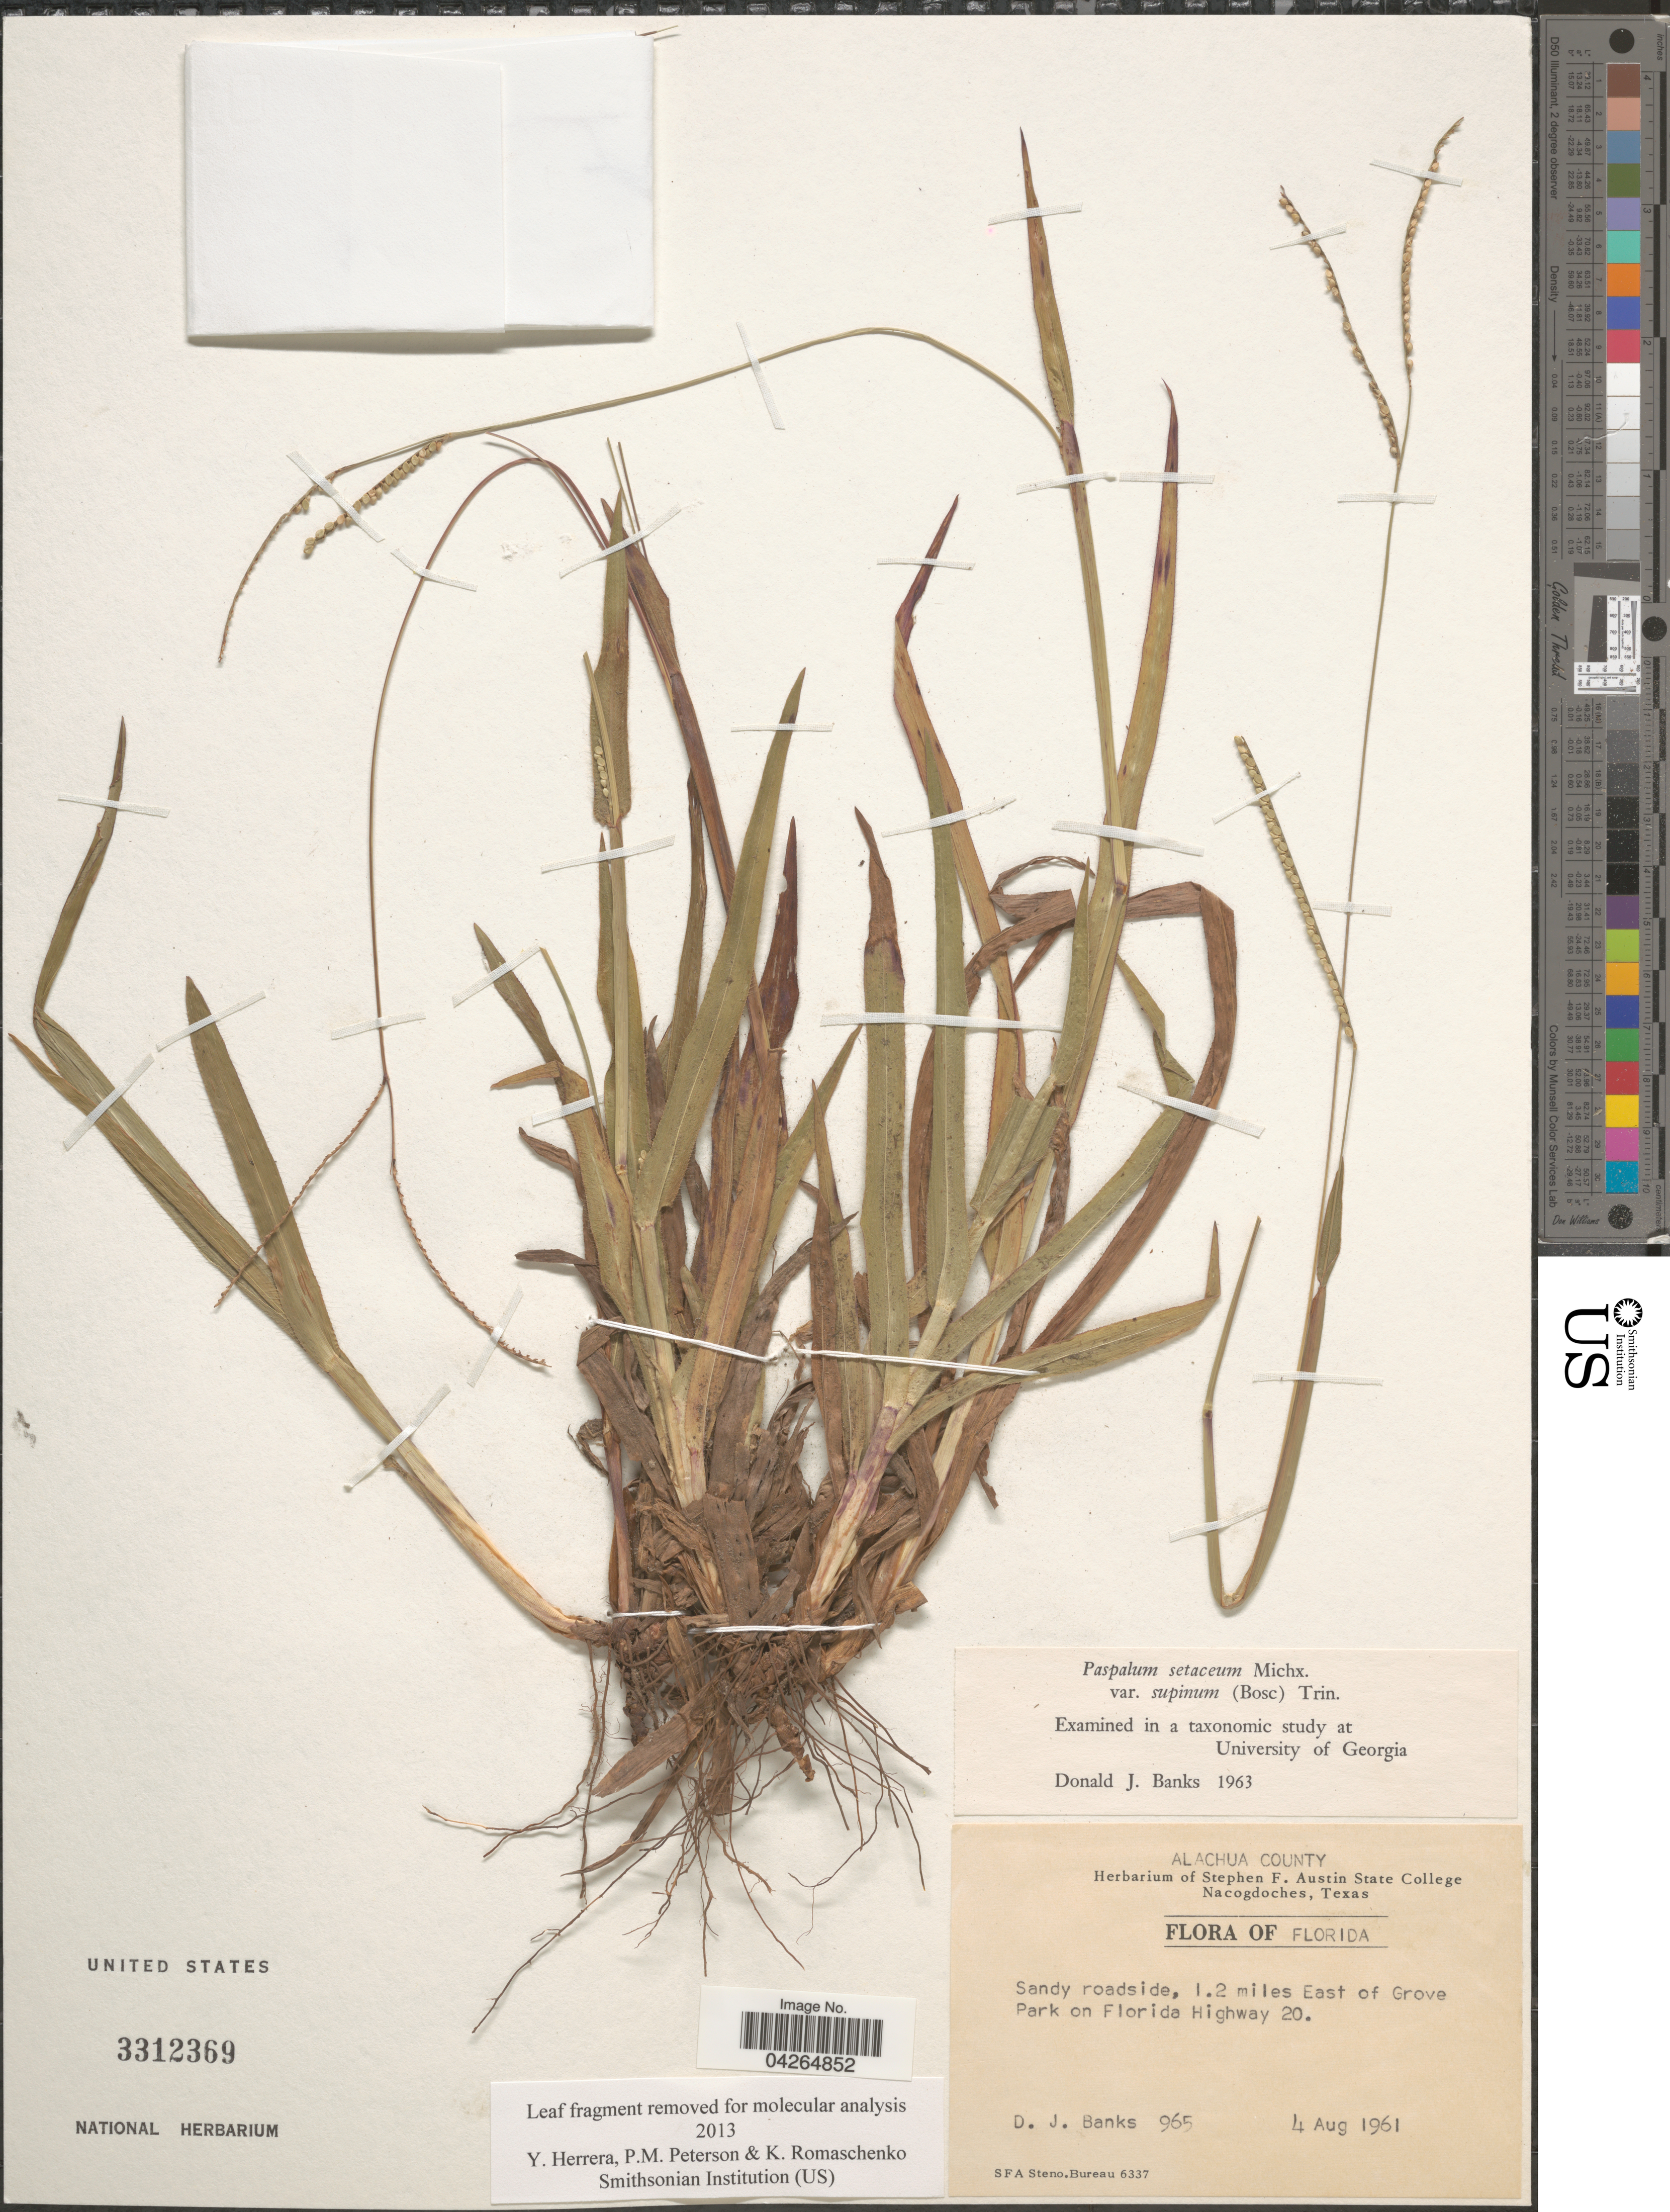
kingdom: Plantae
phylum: Tracheophyta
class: Liliopsida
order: Poales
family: Poaceae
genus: Paspalum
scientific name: Paspalum setaceum var. supinum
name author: (Bosc ex Poir.) Trin.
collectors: D. J. Banks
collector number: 965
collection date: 1961-08-04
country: United States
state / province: Florida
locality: Alachua County. Sandy roadside, 1.2 miles East of Grove Park on Florida Highway 20.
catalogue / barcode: US 3312369